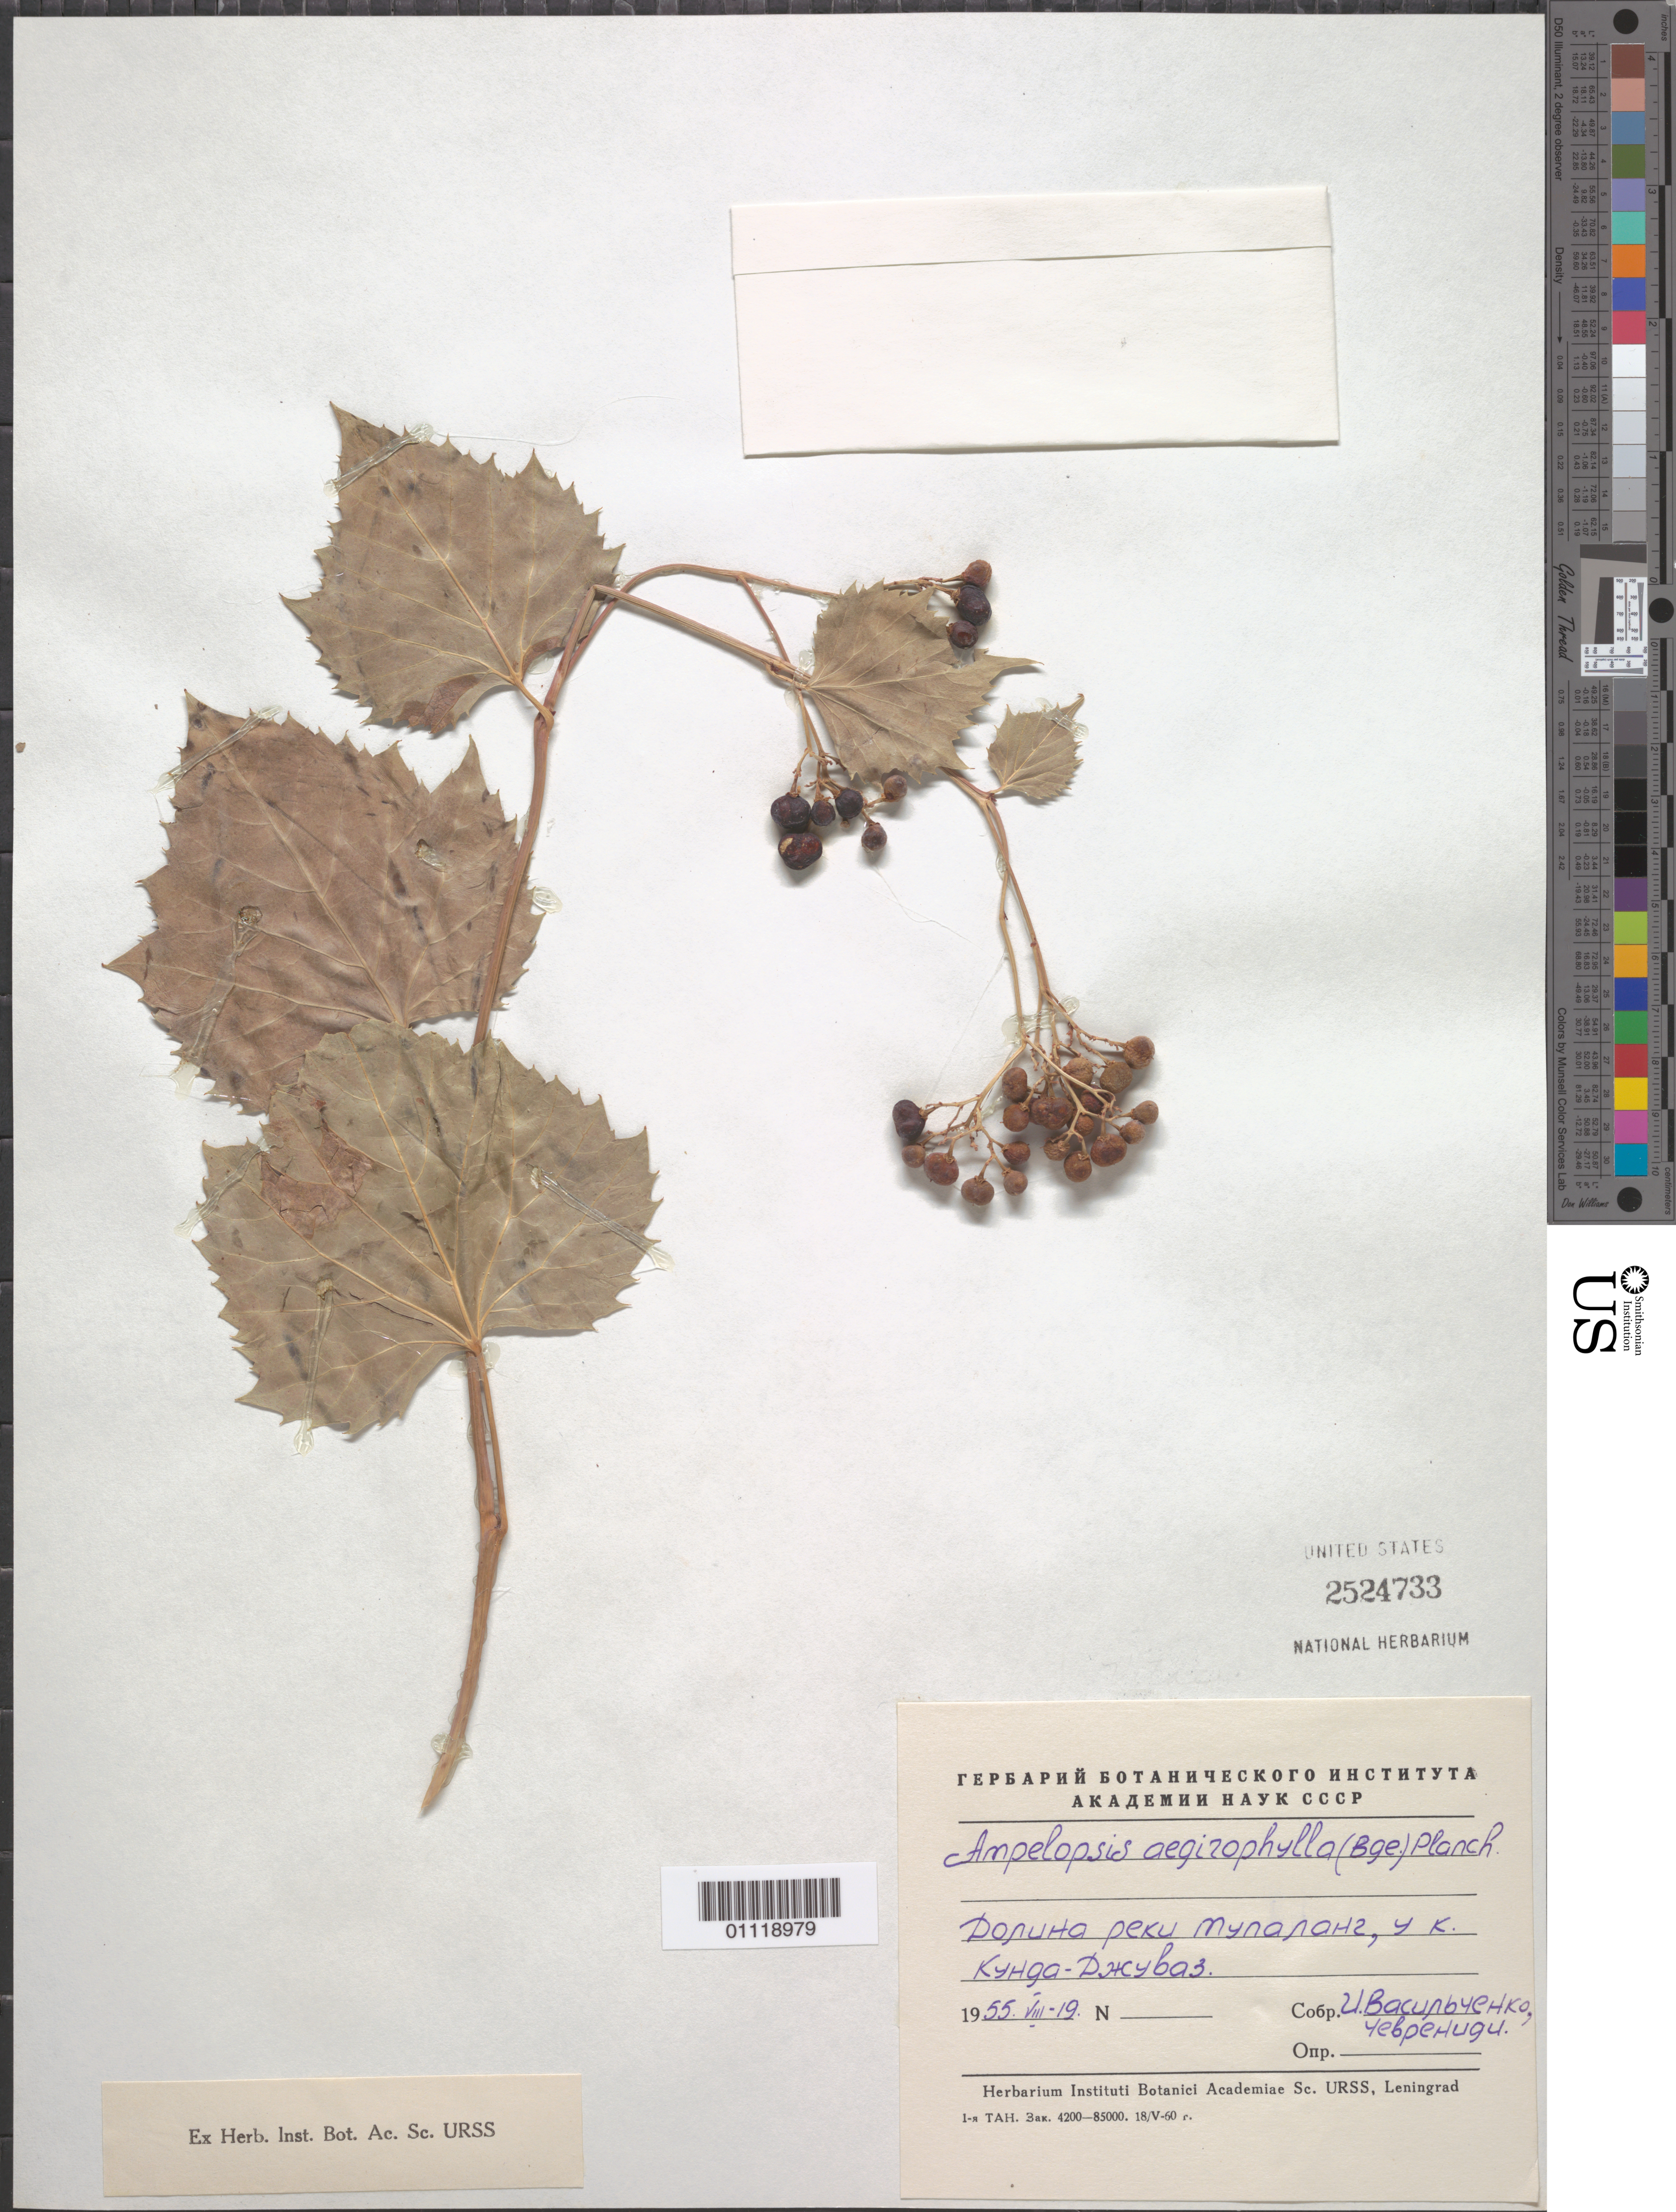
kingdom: Plantae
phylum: Tracheophyta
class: Magnoliopsida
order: Vitales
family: Vitaceae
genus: Ampelopsis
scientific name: Ampelopsis aegirophylla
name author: (Bunge) Planch.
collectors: I. Vassilczenko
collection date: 1955-08-19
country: Russian Federation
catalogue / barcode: US 2524733